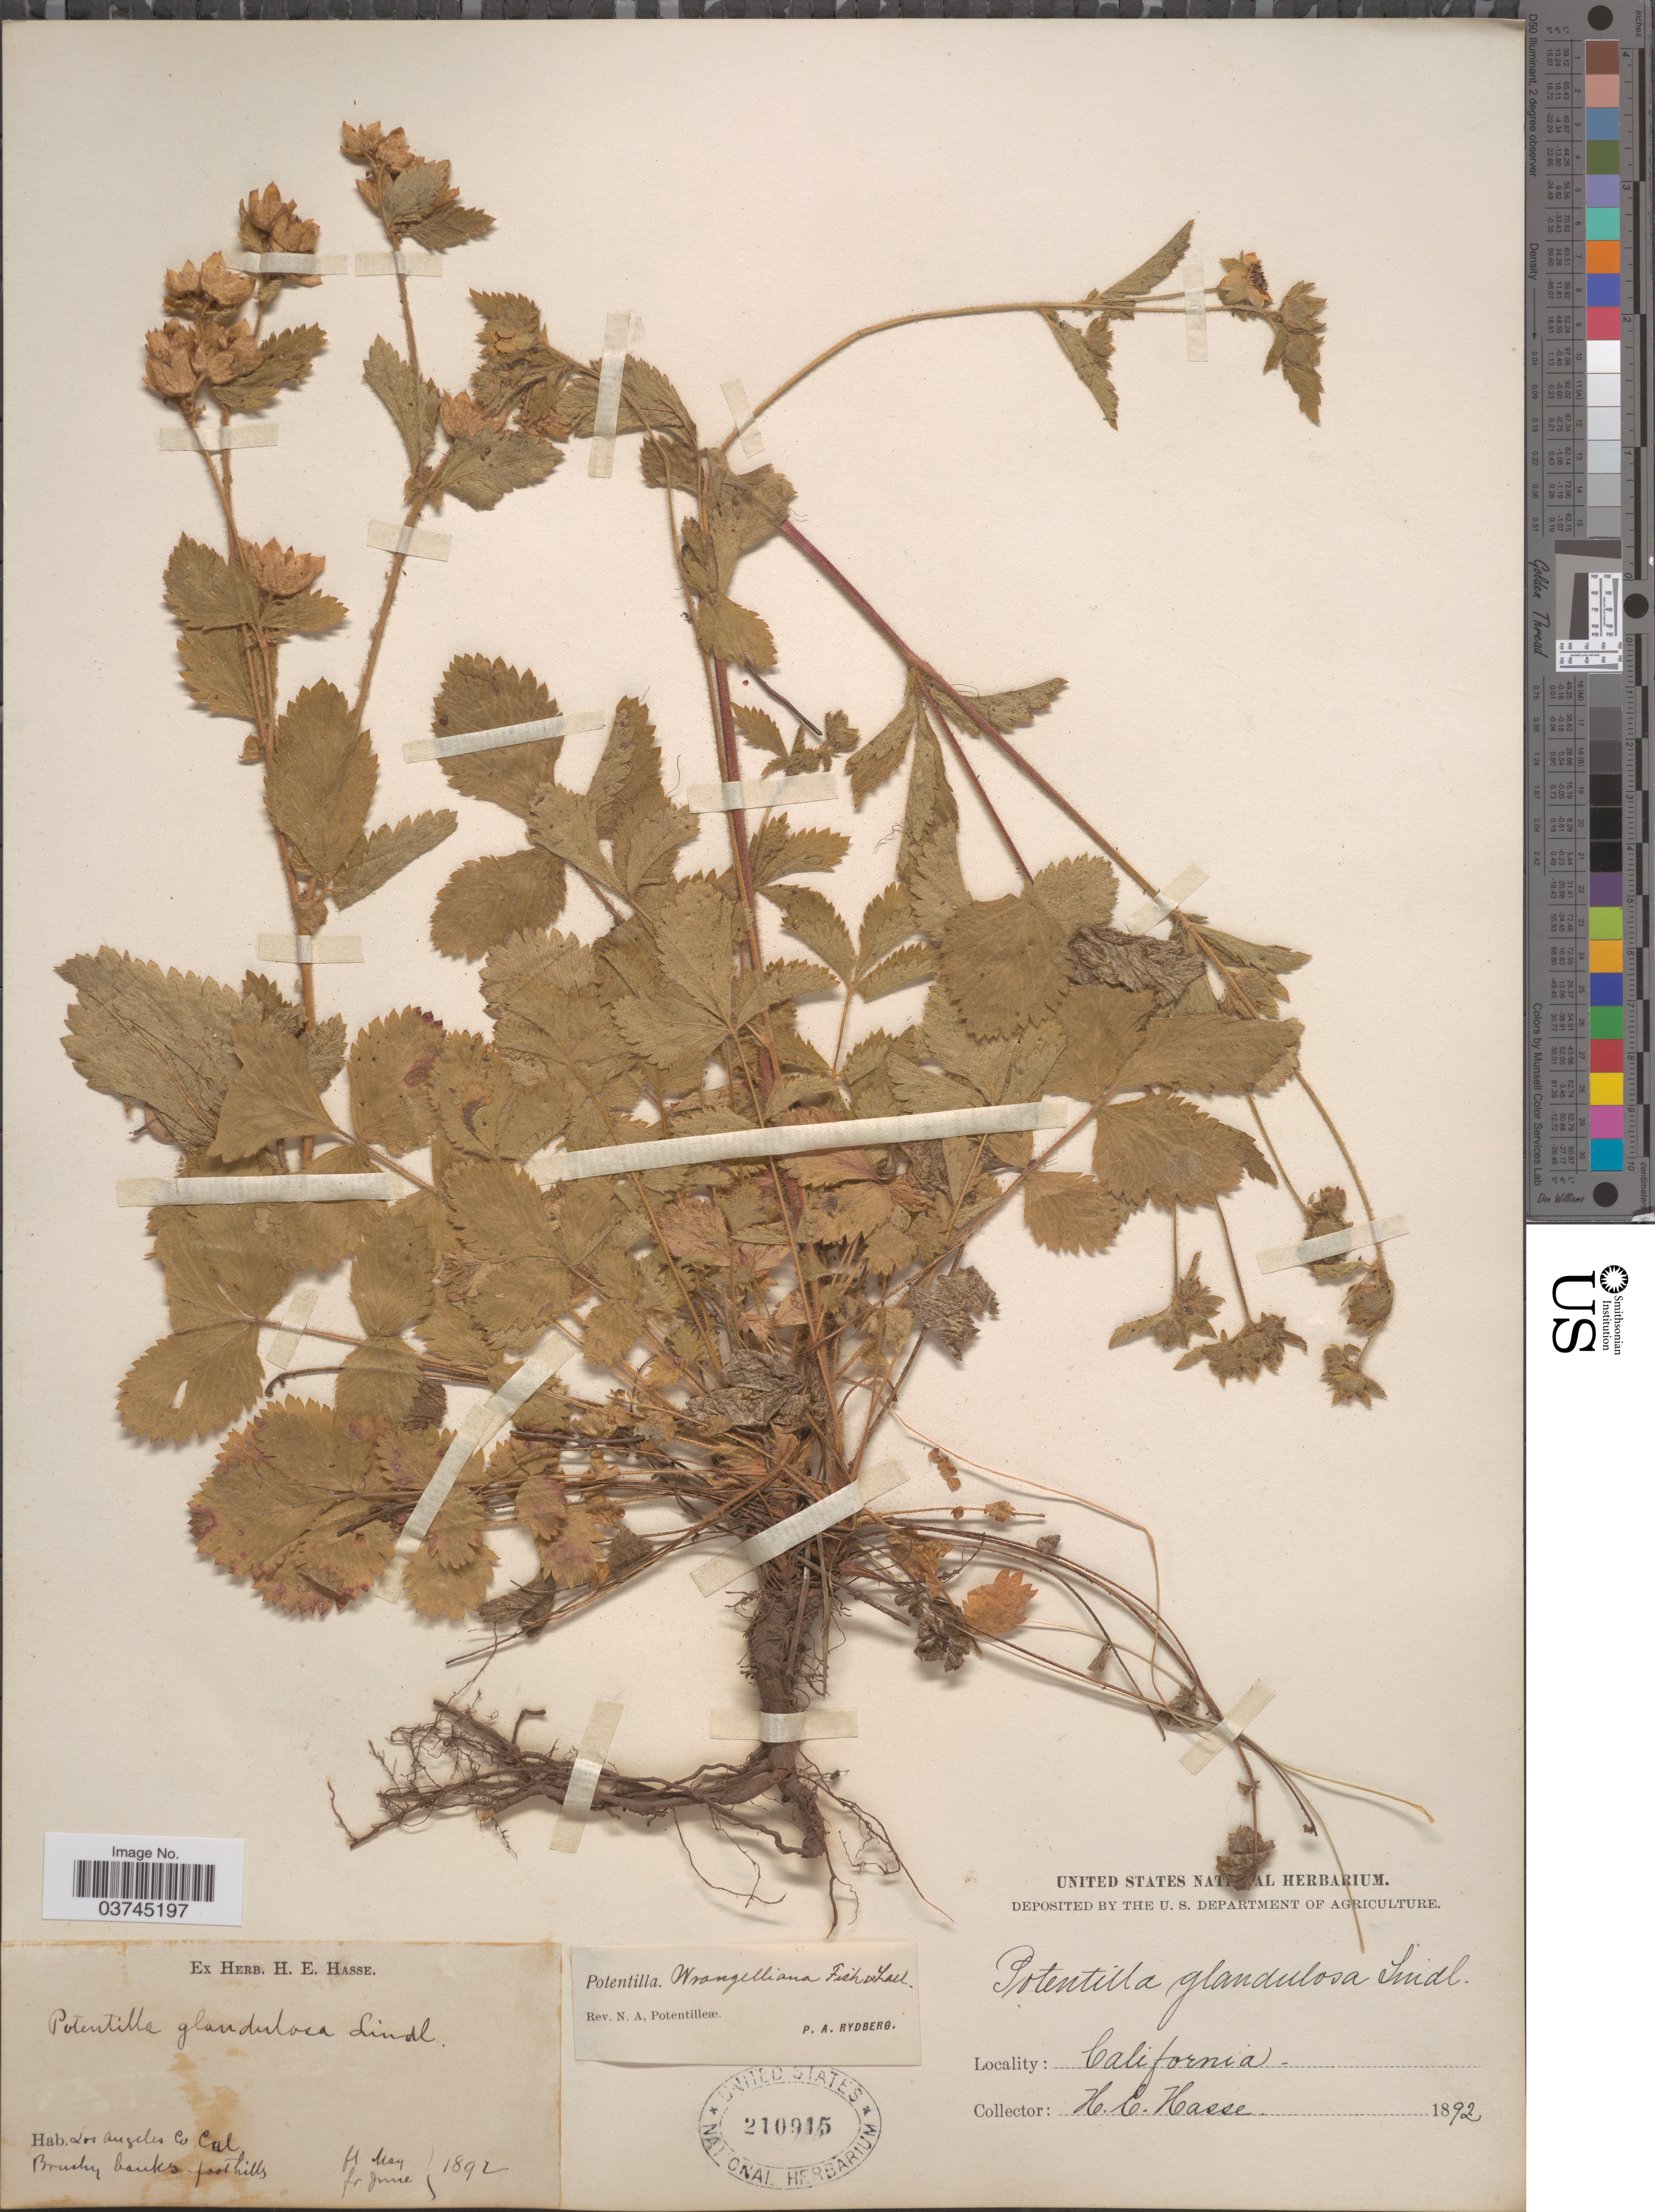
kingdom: Plantae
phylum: Tracheophyta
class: Magnoliopsida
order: Rosales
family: Rosaceae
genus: Drymocallis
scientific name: Drymocallis glandulosa var. wrangelliana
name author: (Greene) Ertter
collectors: H. E. Hasse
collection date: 1892-05/1892-06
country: United States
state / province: California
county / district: Los Angeles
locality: Los Angeles Co.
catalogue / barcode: US 210915